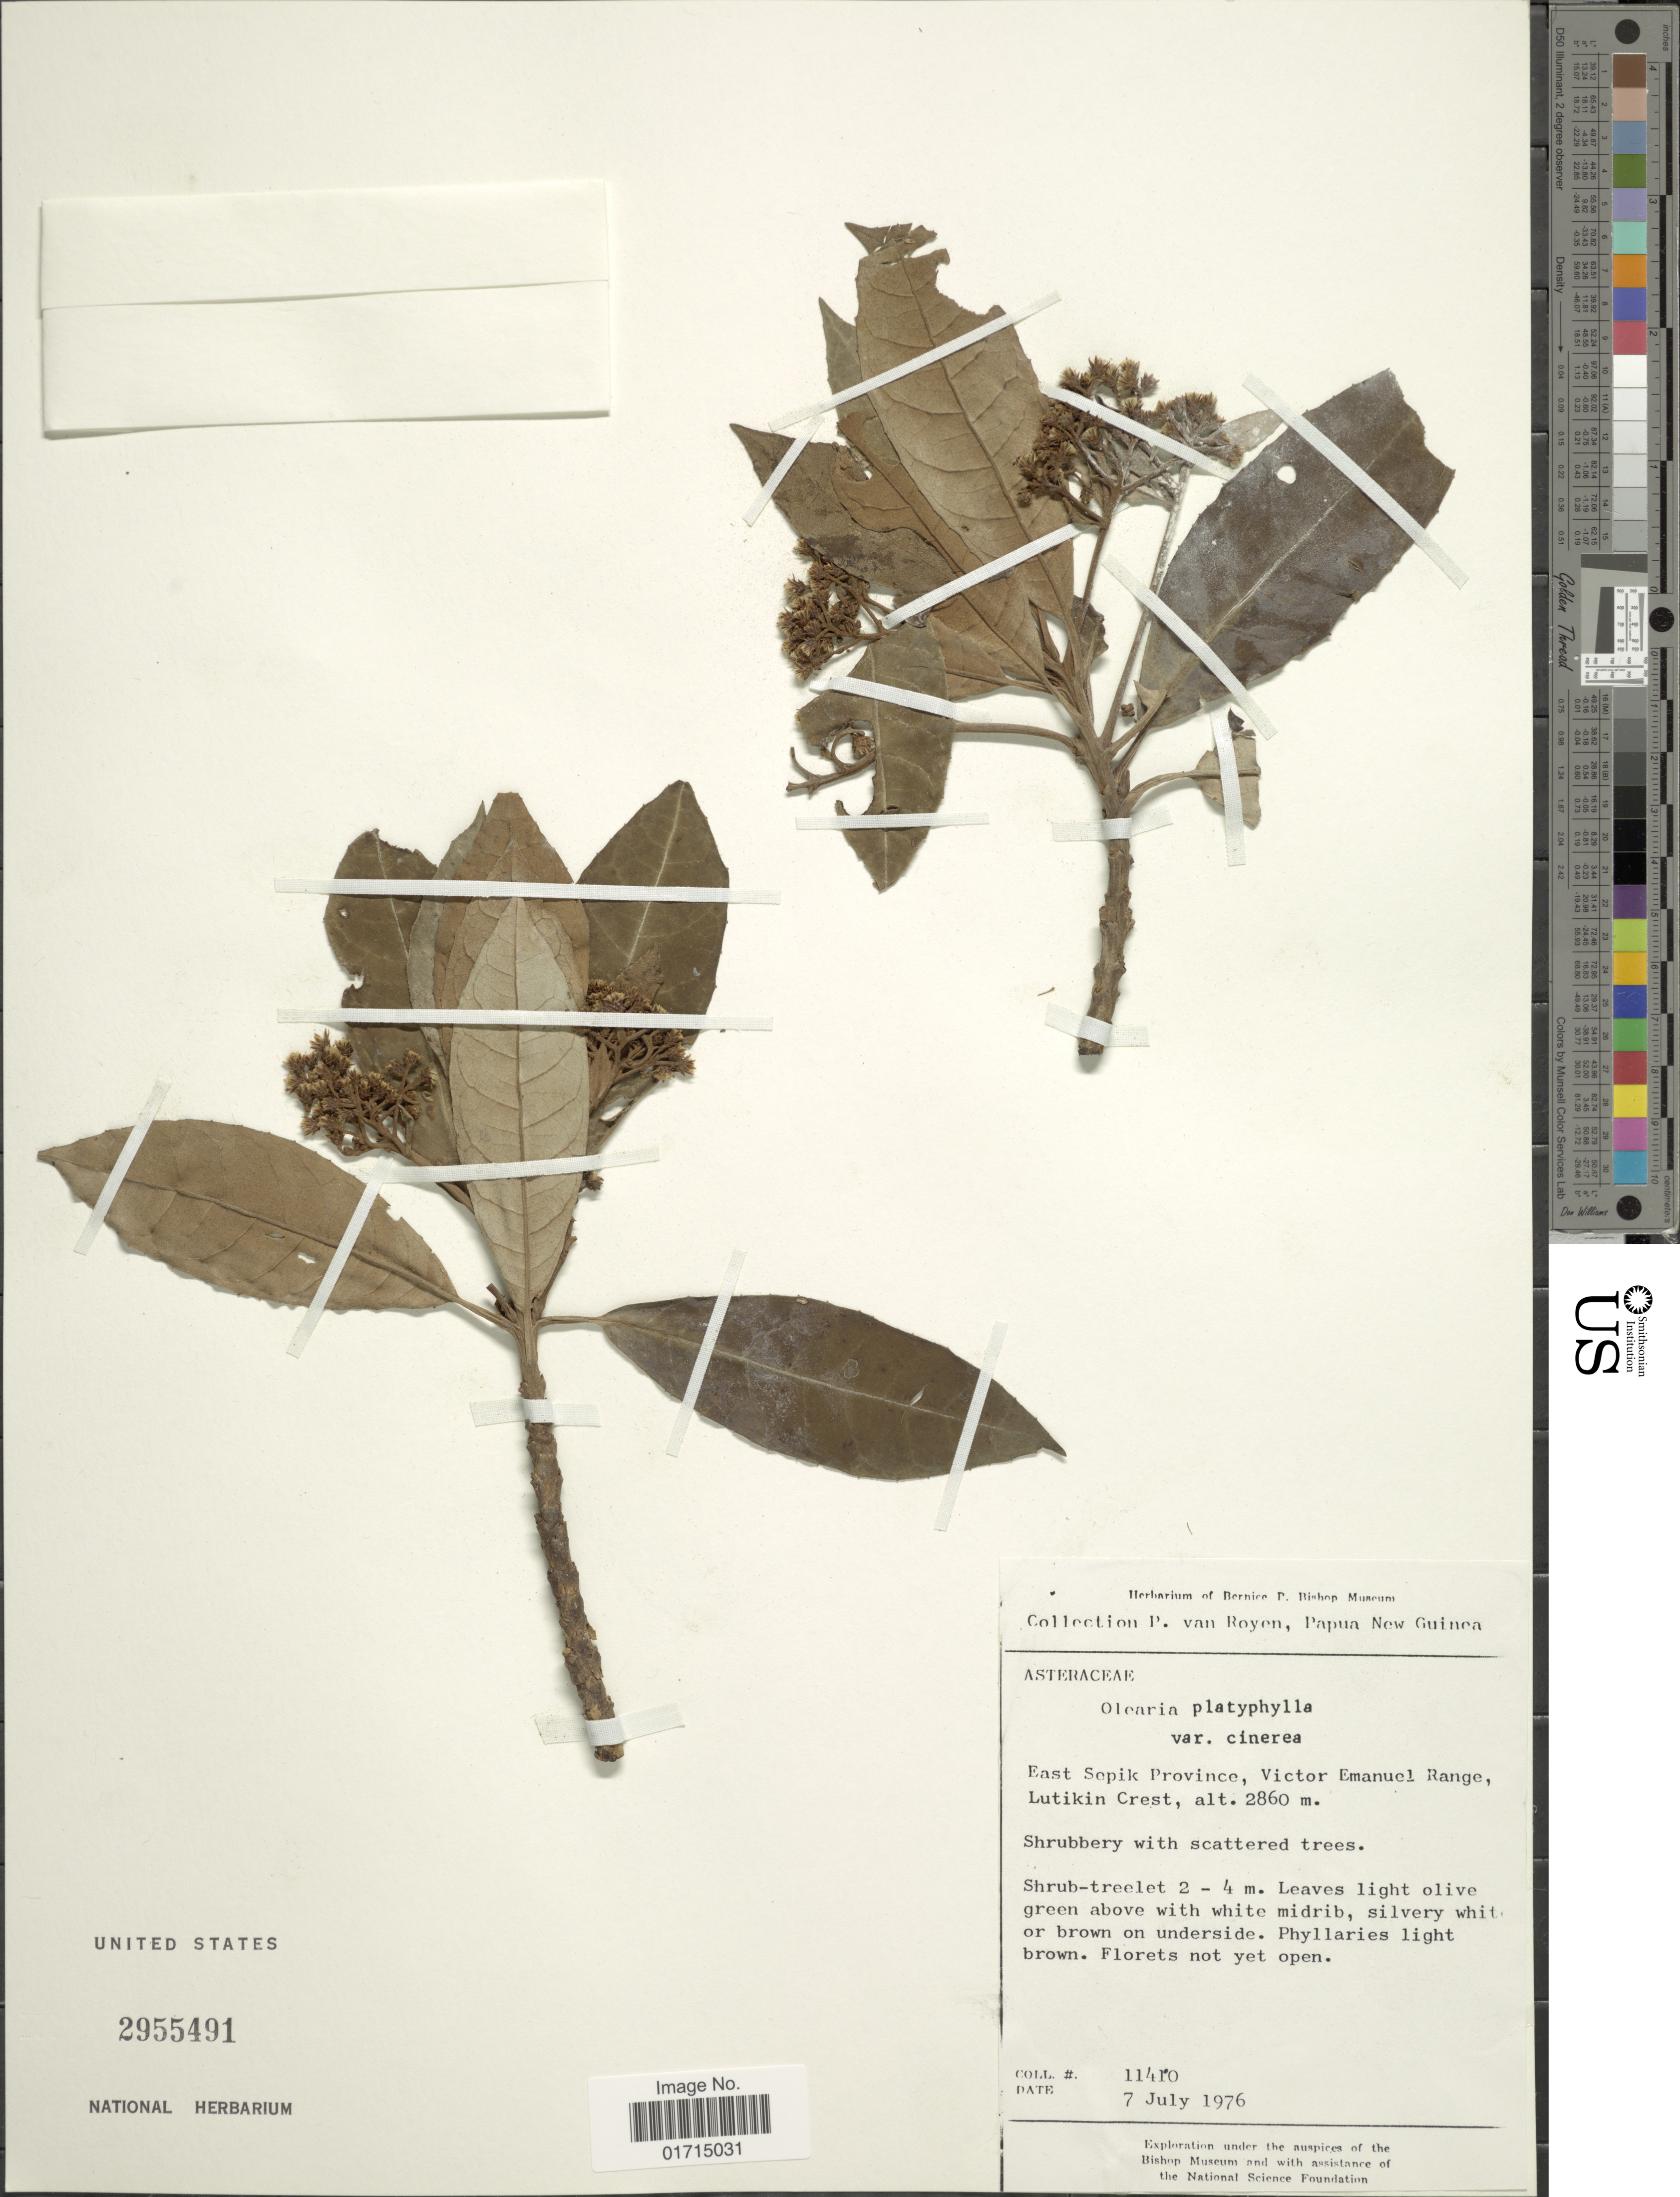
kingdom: Plantae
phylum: Tracheophyta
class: Magnoliopsida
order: Asterales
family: Asteraceae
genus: Olearia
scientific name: Olearia platyphylla var. cinerea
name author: (Mattf.) J. Kost.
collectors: P. van Royen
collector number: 11410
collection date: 1976-07-07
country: Papua New Guinea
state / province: East Sepik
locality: East Sepik Province, Victor Emanuel Range, Lutikin Crest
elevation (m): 2860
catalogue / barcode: US 2955491